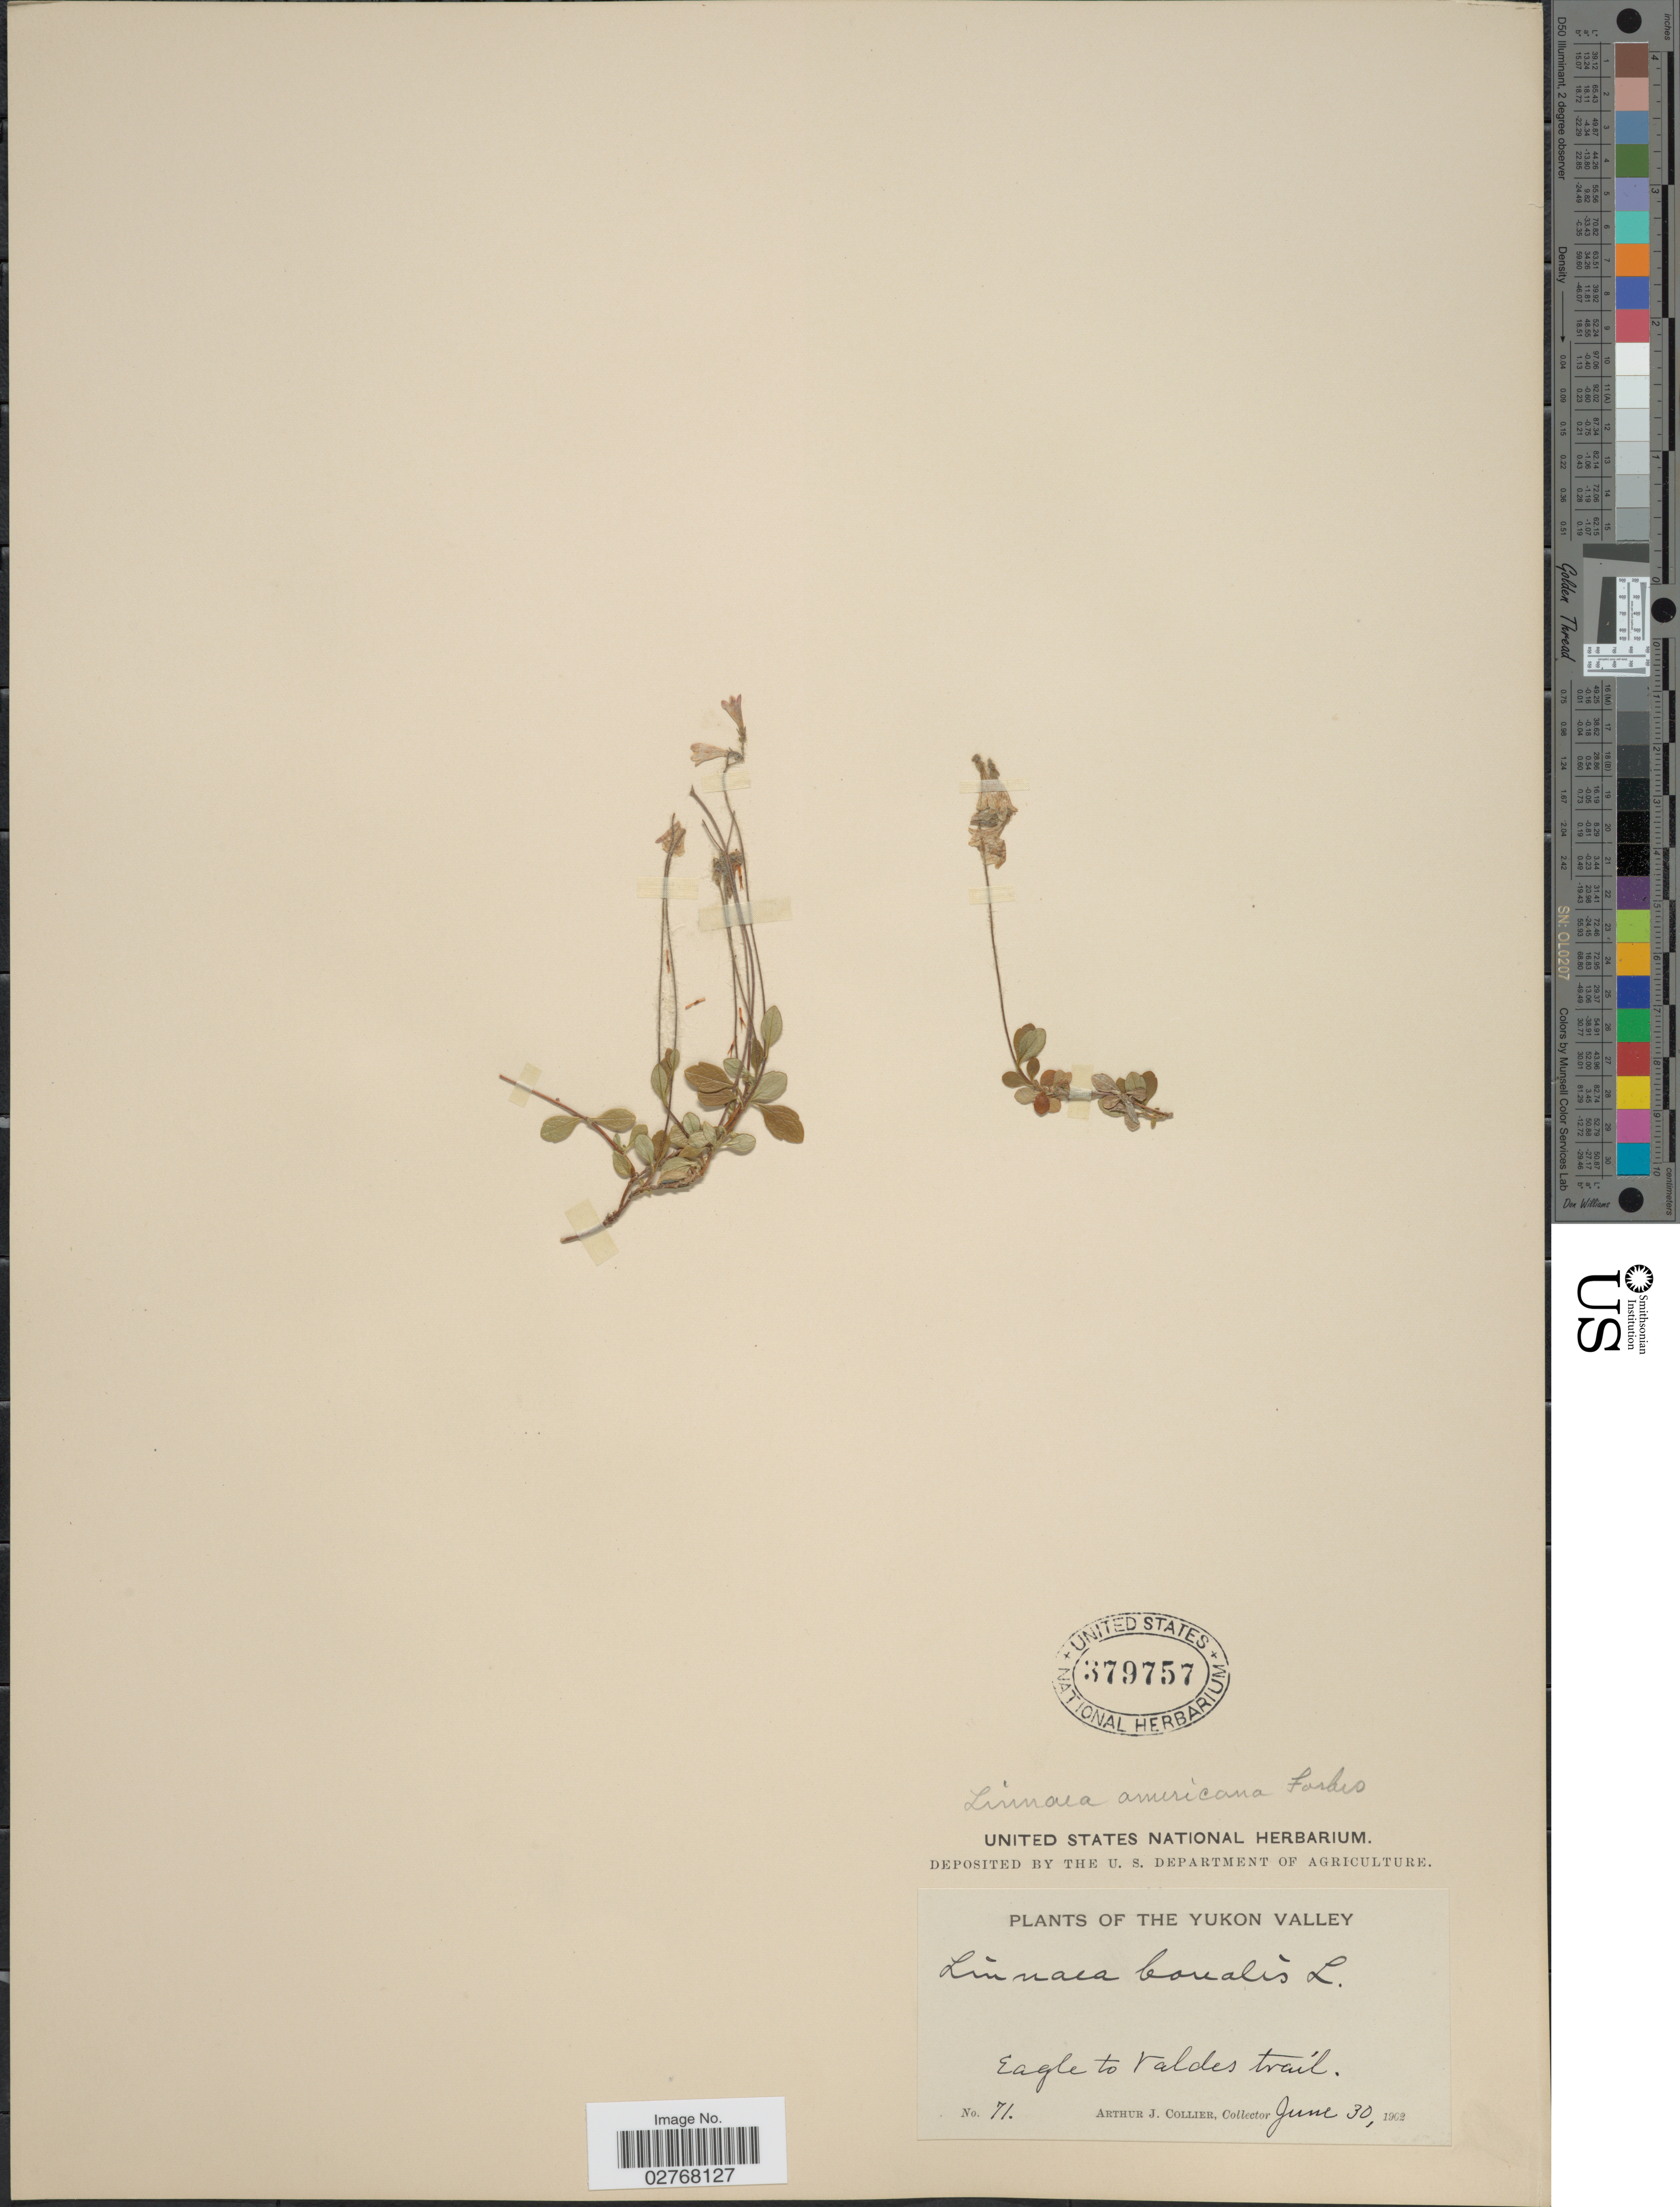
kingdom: Plantae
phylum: Tracheophyta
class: Magnoliopsida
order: Dipsacales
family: Caprifoliaceae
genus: Linnaea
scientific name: Linnaea borealis var. americana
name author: (J. Forbes) Rehder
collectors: A. Collier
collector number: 71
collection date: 1962-06-30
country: Canada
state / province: Yukon Territory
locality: Yukon Valley, Eagle to Valdes trail.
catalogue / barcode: US 379757